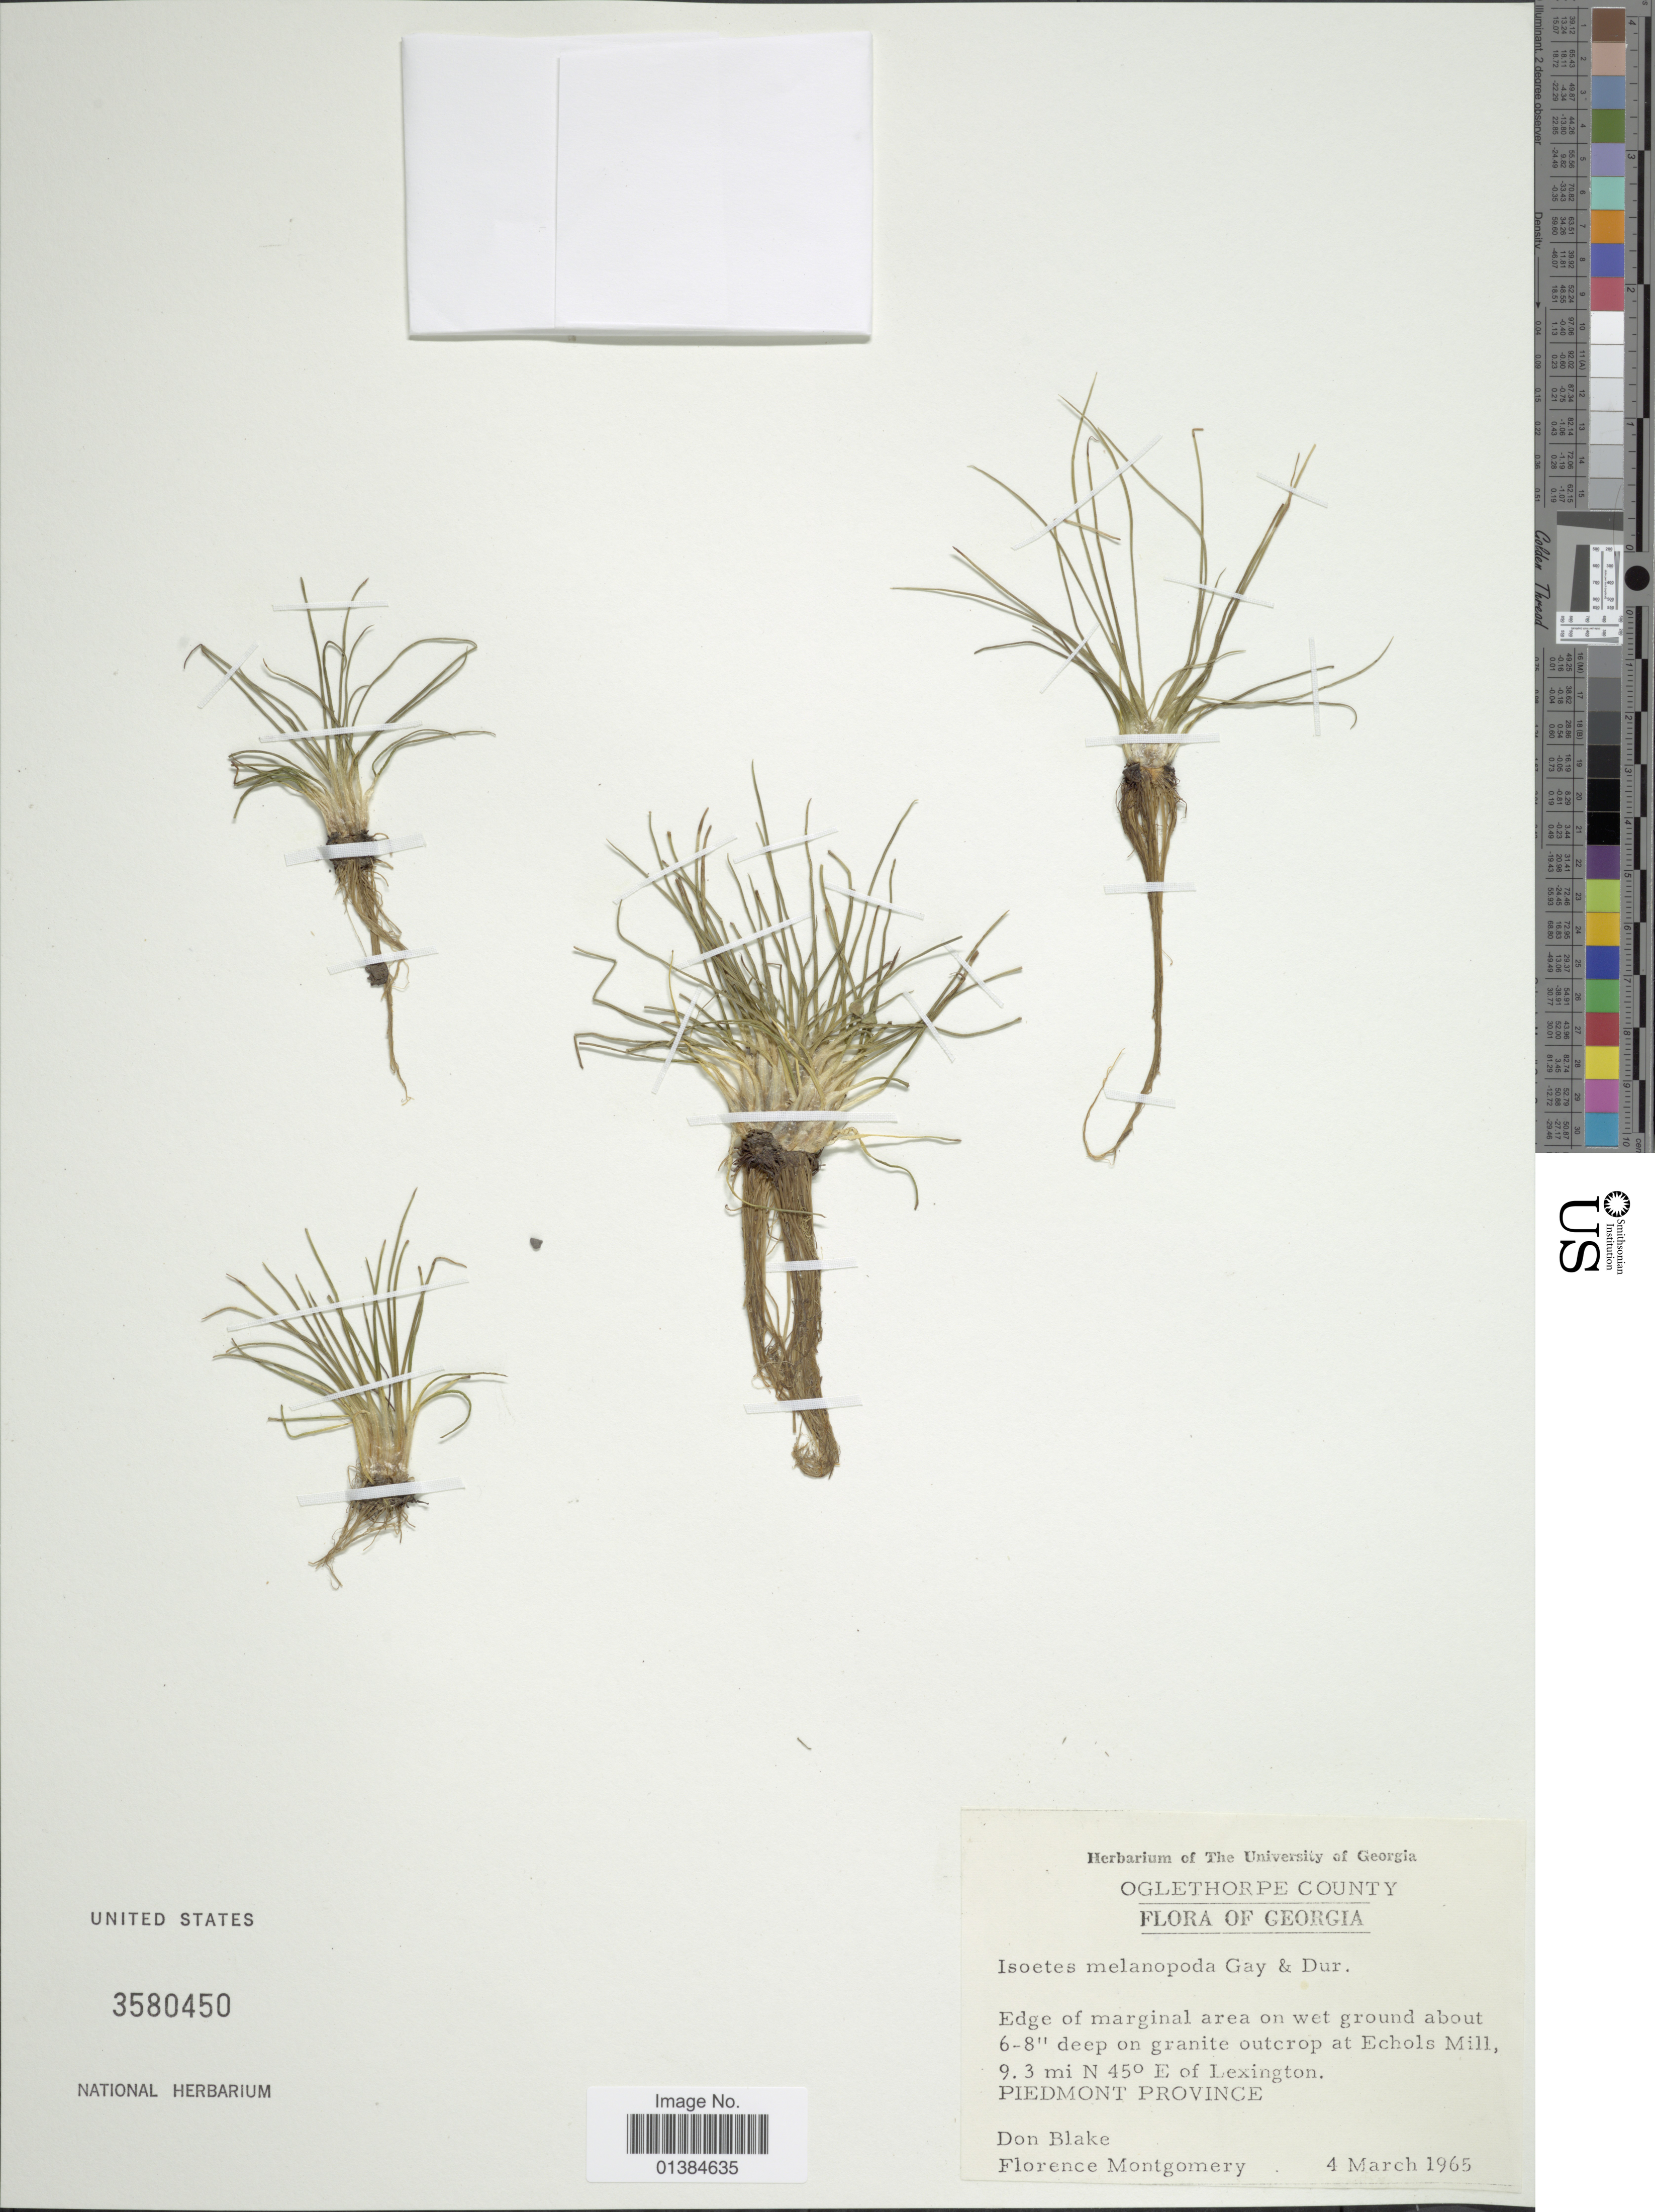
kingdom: Plantae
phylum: Tracheophyta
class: Lycopodiopsida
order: Isoetales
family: Isoetaceae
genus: Isoetes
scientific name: Isoetes melanopoda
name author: J. Gay & Durieu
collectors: D. Blake & F. Montgomery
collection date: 1965-03-04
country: United States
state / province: Georgia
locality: Oglethorpe County. Edge of marginal area on wet ground about 6-8 in. deep on granite outcrop at Echols Mill, 9.3 mi E of Lexington. Piedmont Province.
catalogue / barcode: US 3580450